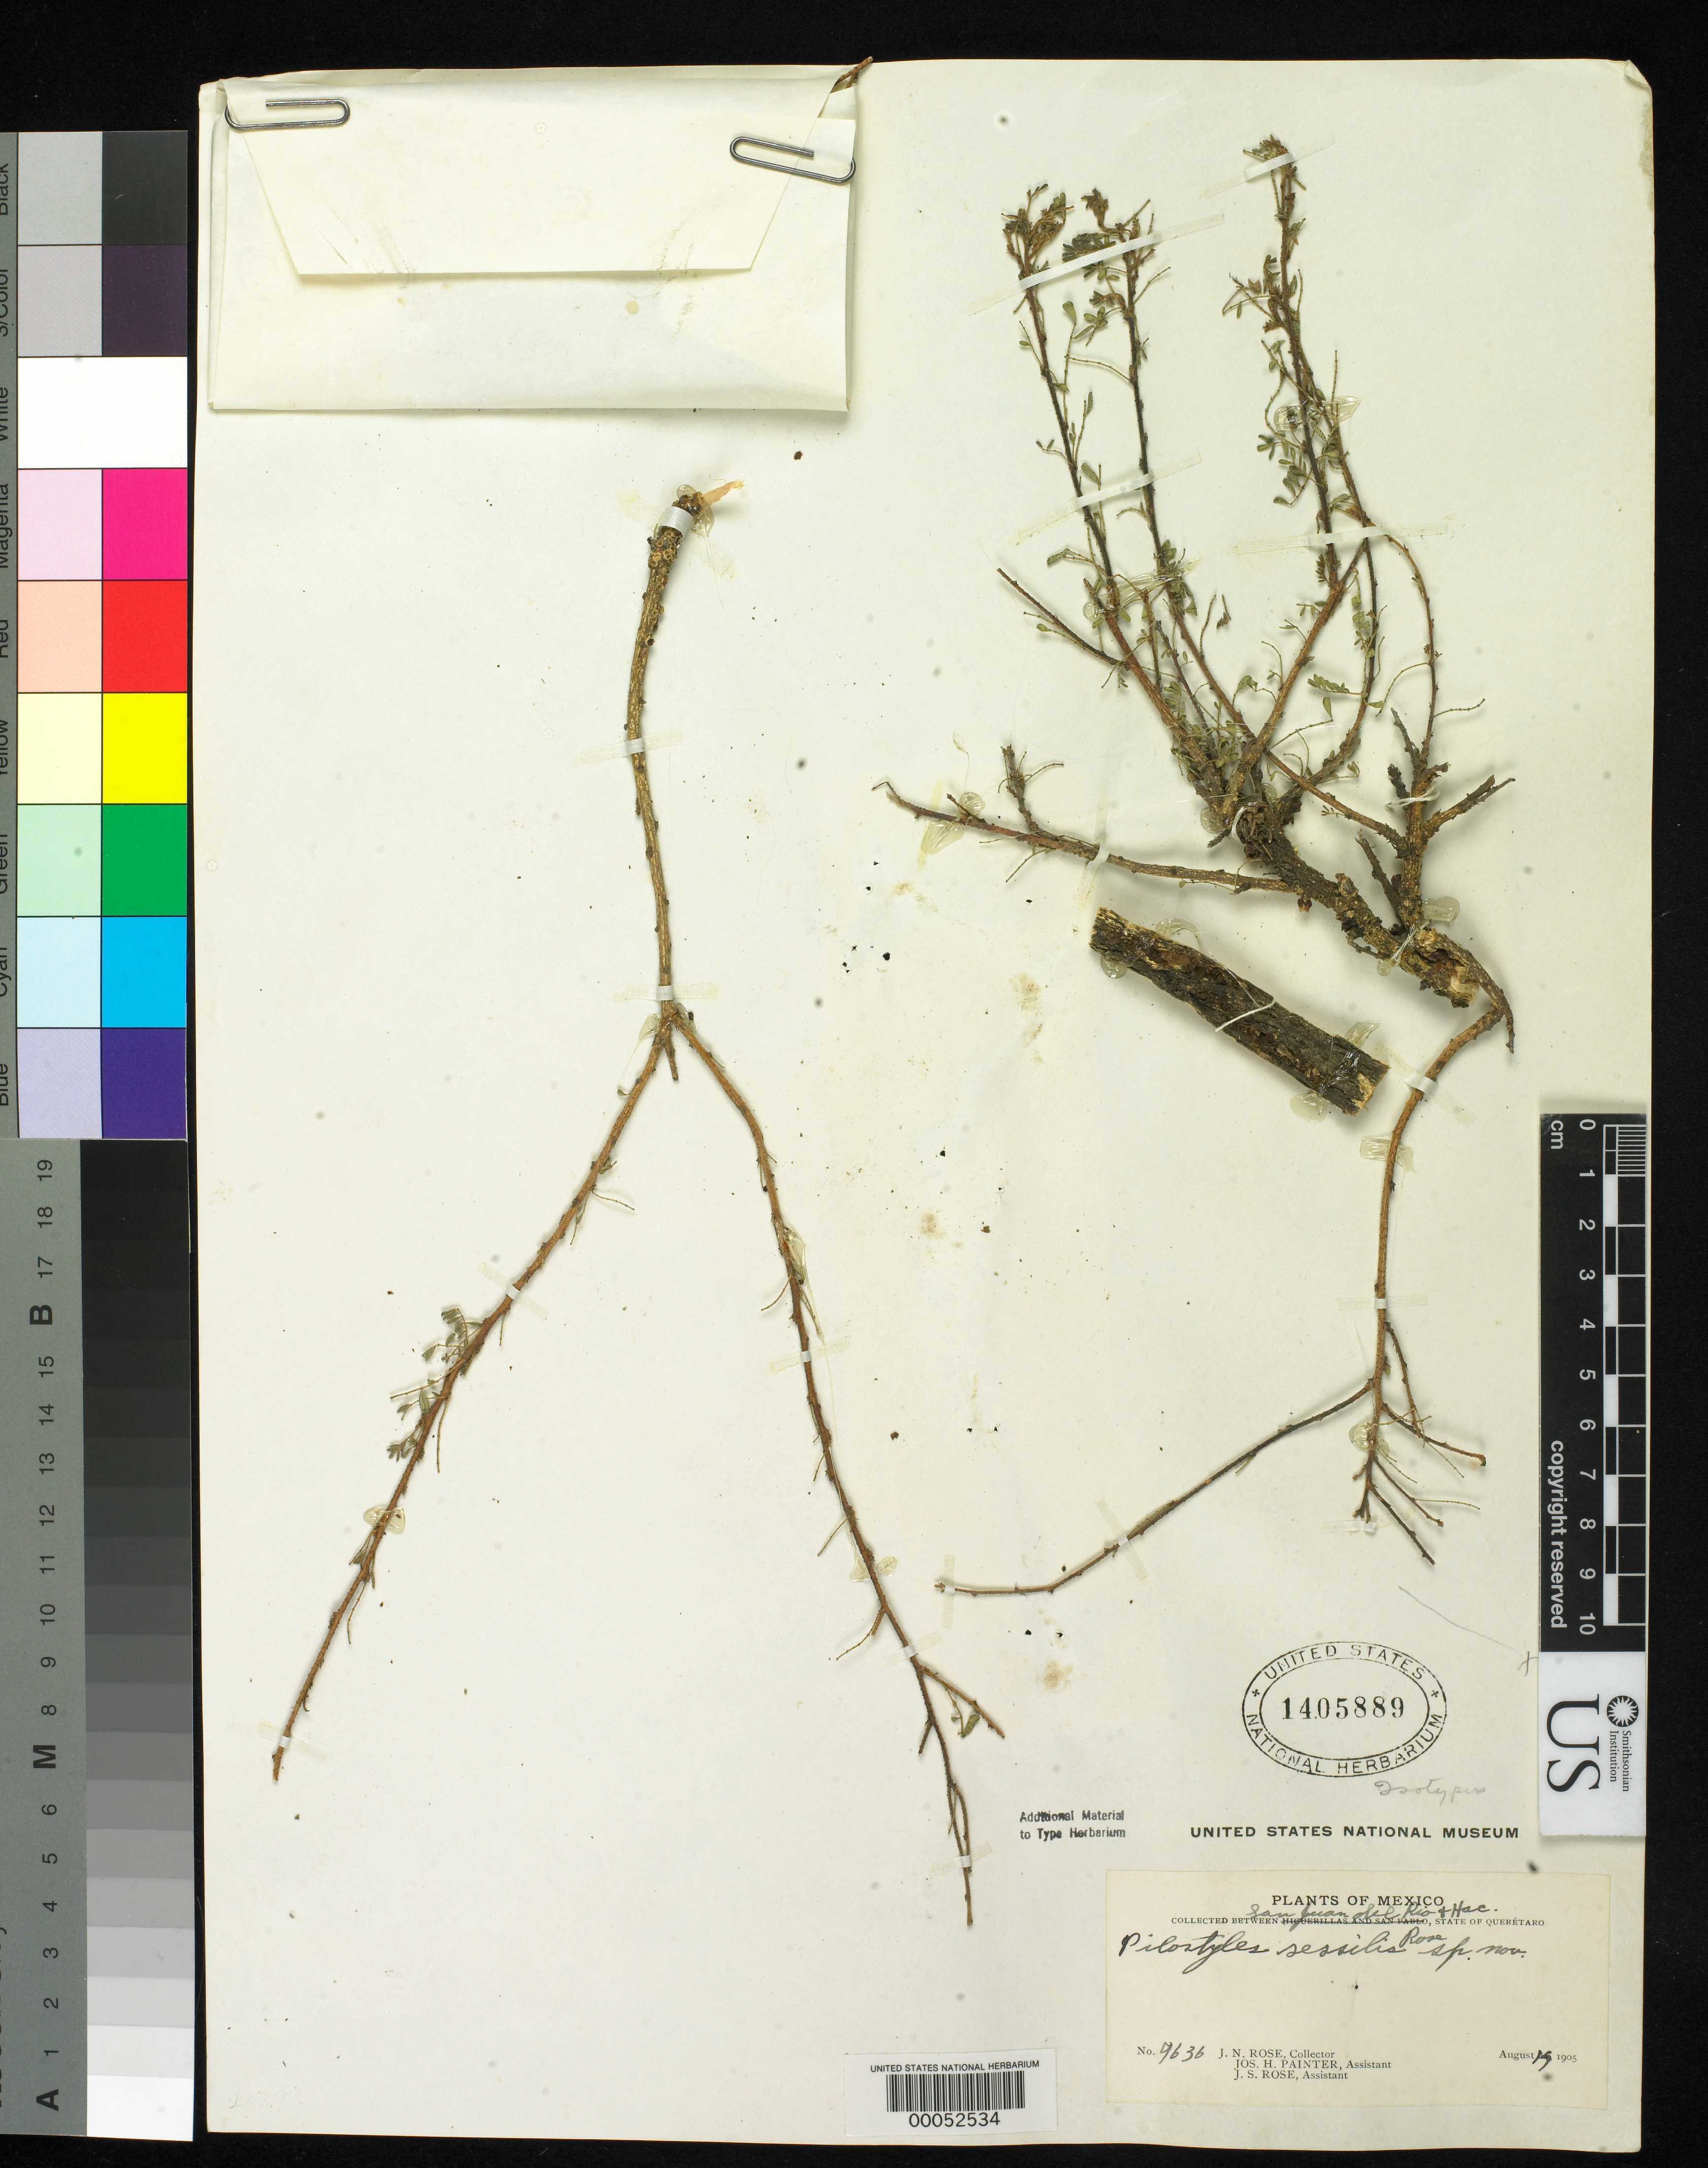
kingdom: Plantae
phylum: Tracheophyta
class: Magnoliopsida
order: Cucurbitales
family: Apodanthaceae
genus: Pilostyles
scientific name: Pilostyles sessilis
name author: Rose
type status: Possible Syntype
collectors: J. N. Rose, J. H. Painter & J. S. Rose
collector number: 9636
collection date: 1905-08-19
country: Mexico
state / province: Querétaro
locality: Between San Juan del Rio & Hac. [=Hacienda Ciervo?]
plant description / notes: Probably original material but possibly not type material; collection date 19 Aug 1905, but 20 Aug 1905 according to protologue & other duplicates with this collection number.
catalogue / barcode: US 1405889